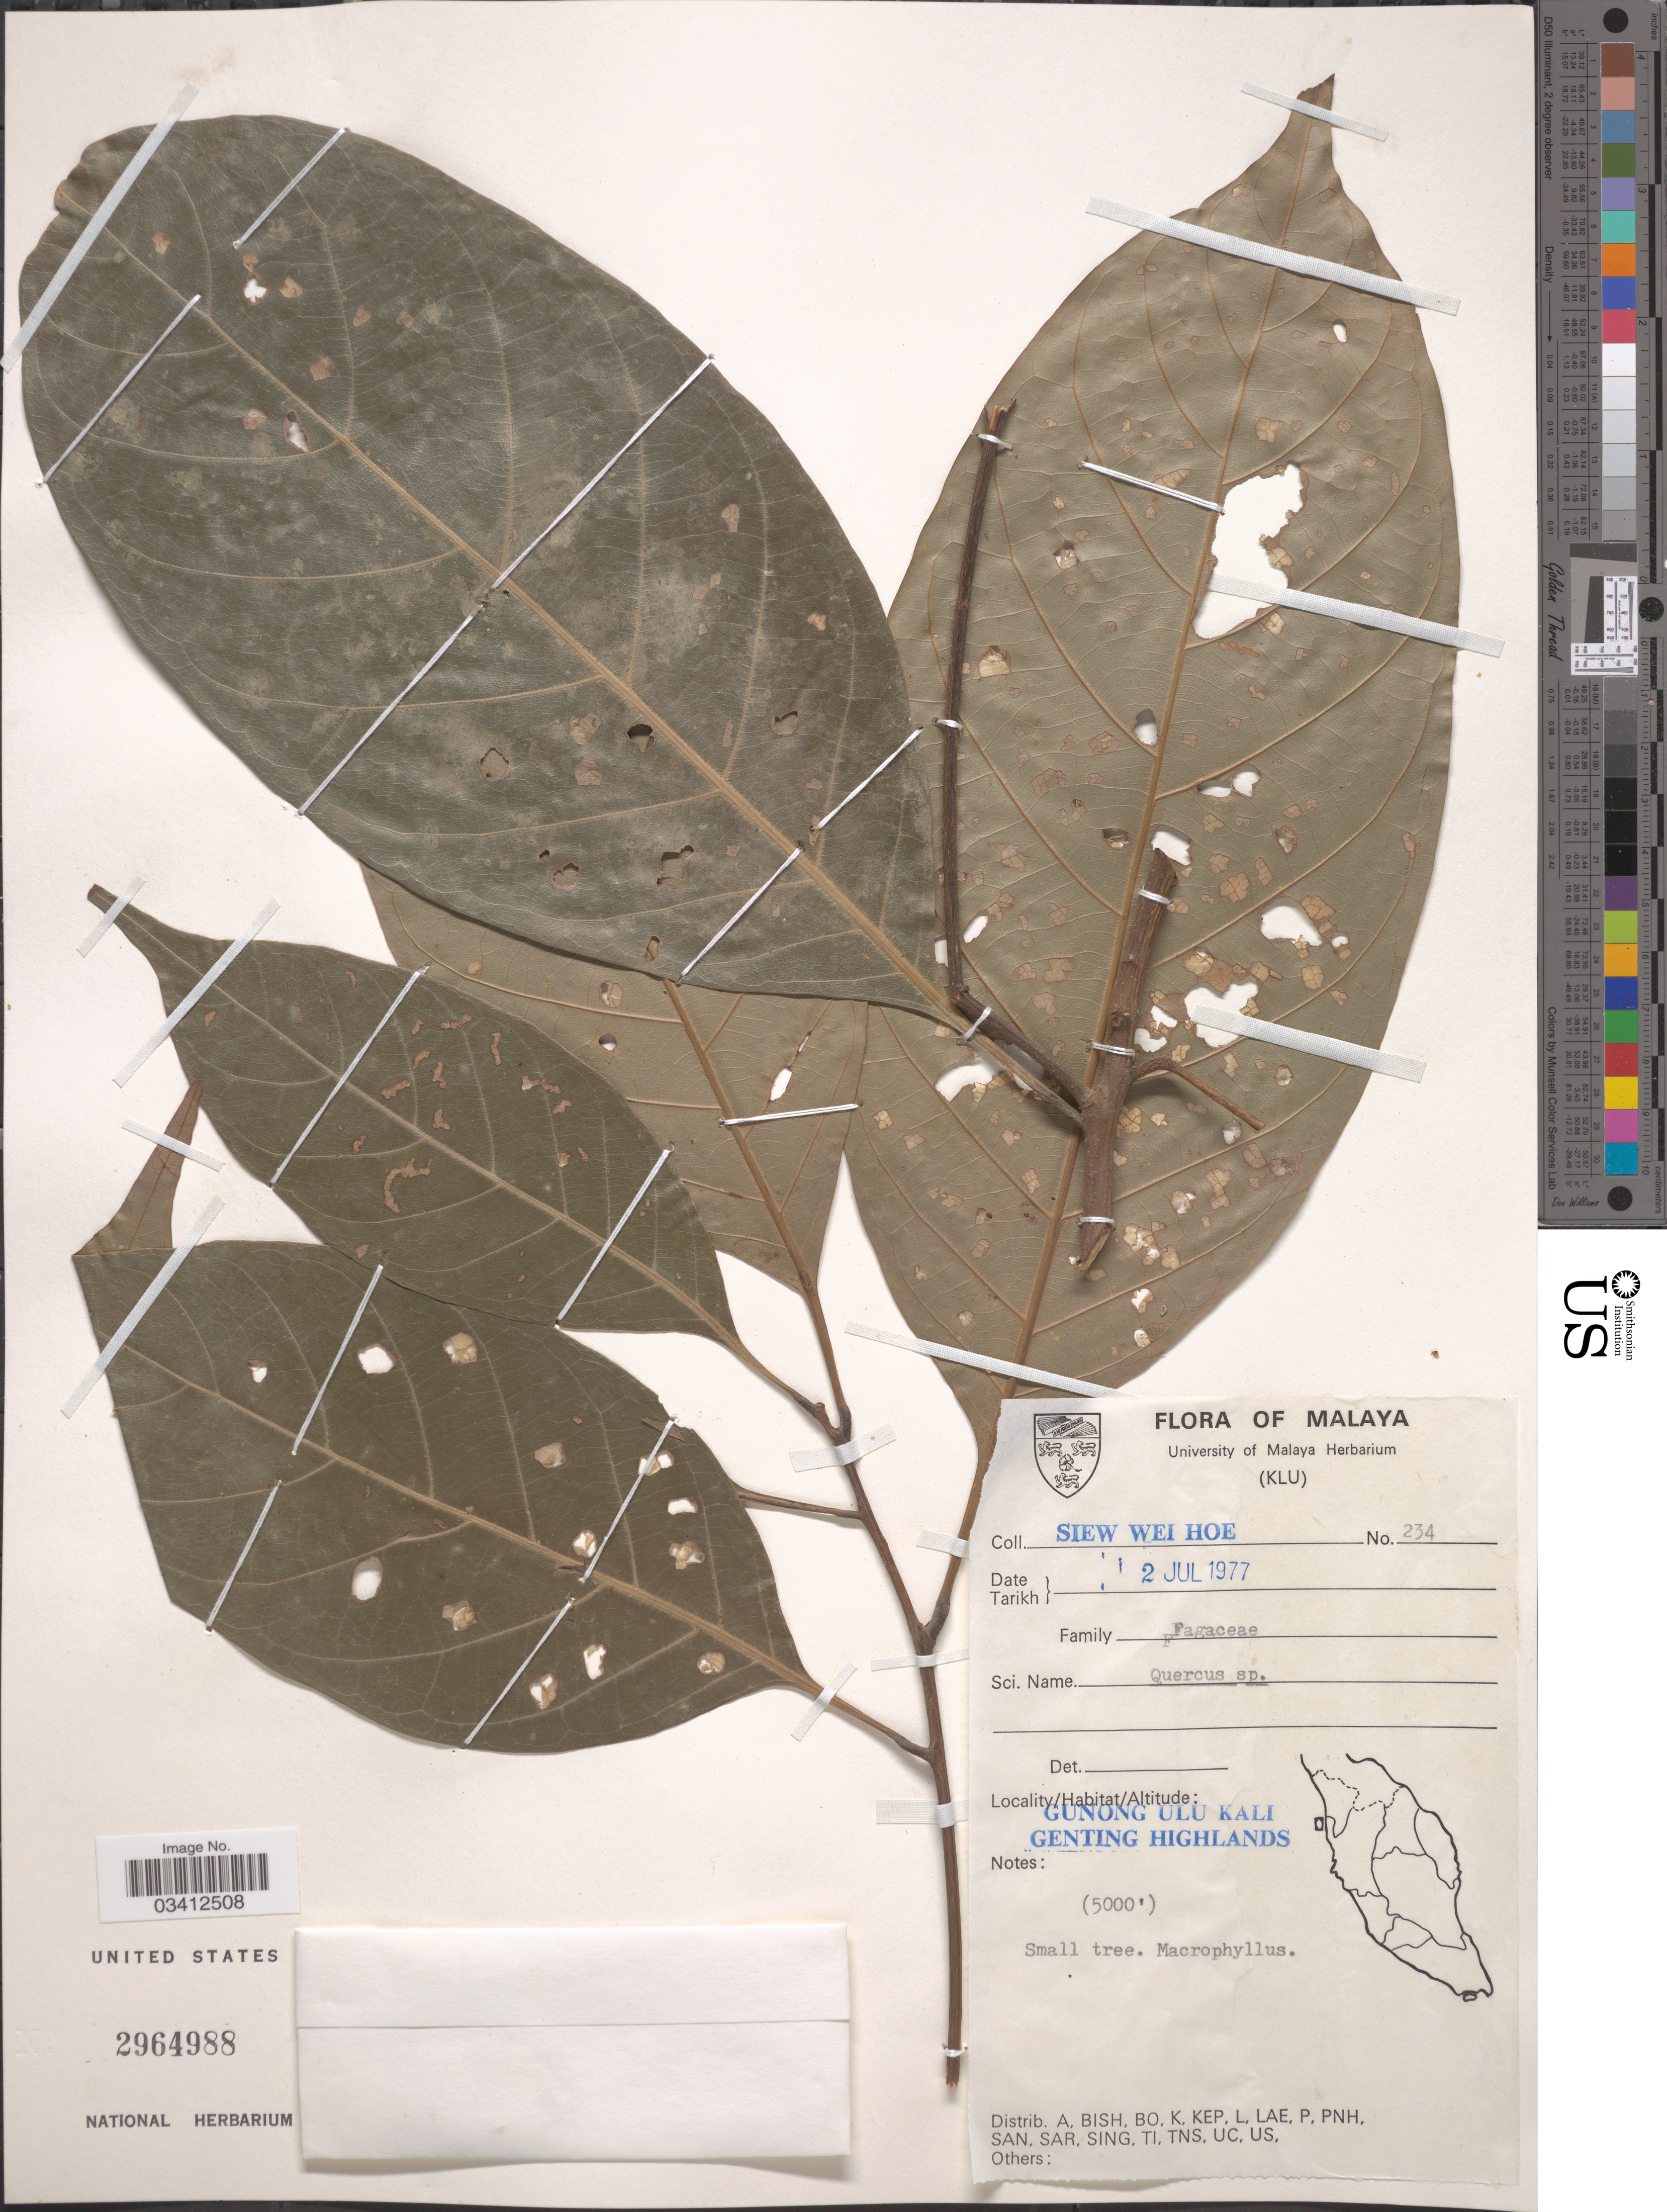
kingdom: Plantae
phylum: Tracheophyta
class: Magnoliopsida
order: Fagales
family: Fagaceae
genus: Quercus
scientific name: Quercus sp.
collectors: S. Hoe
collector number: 234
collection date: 1977-07-02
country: Malaysia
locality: Malaya. Gunong Ulu Kali. Genting Highlands.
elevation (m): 1524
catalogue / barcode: US 2964988